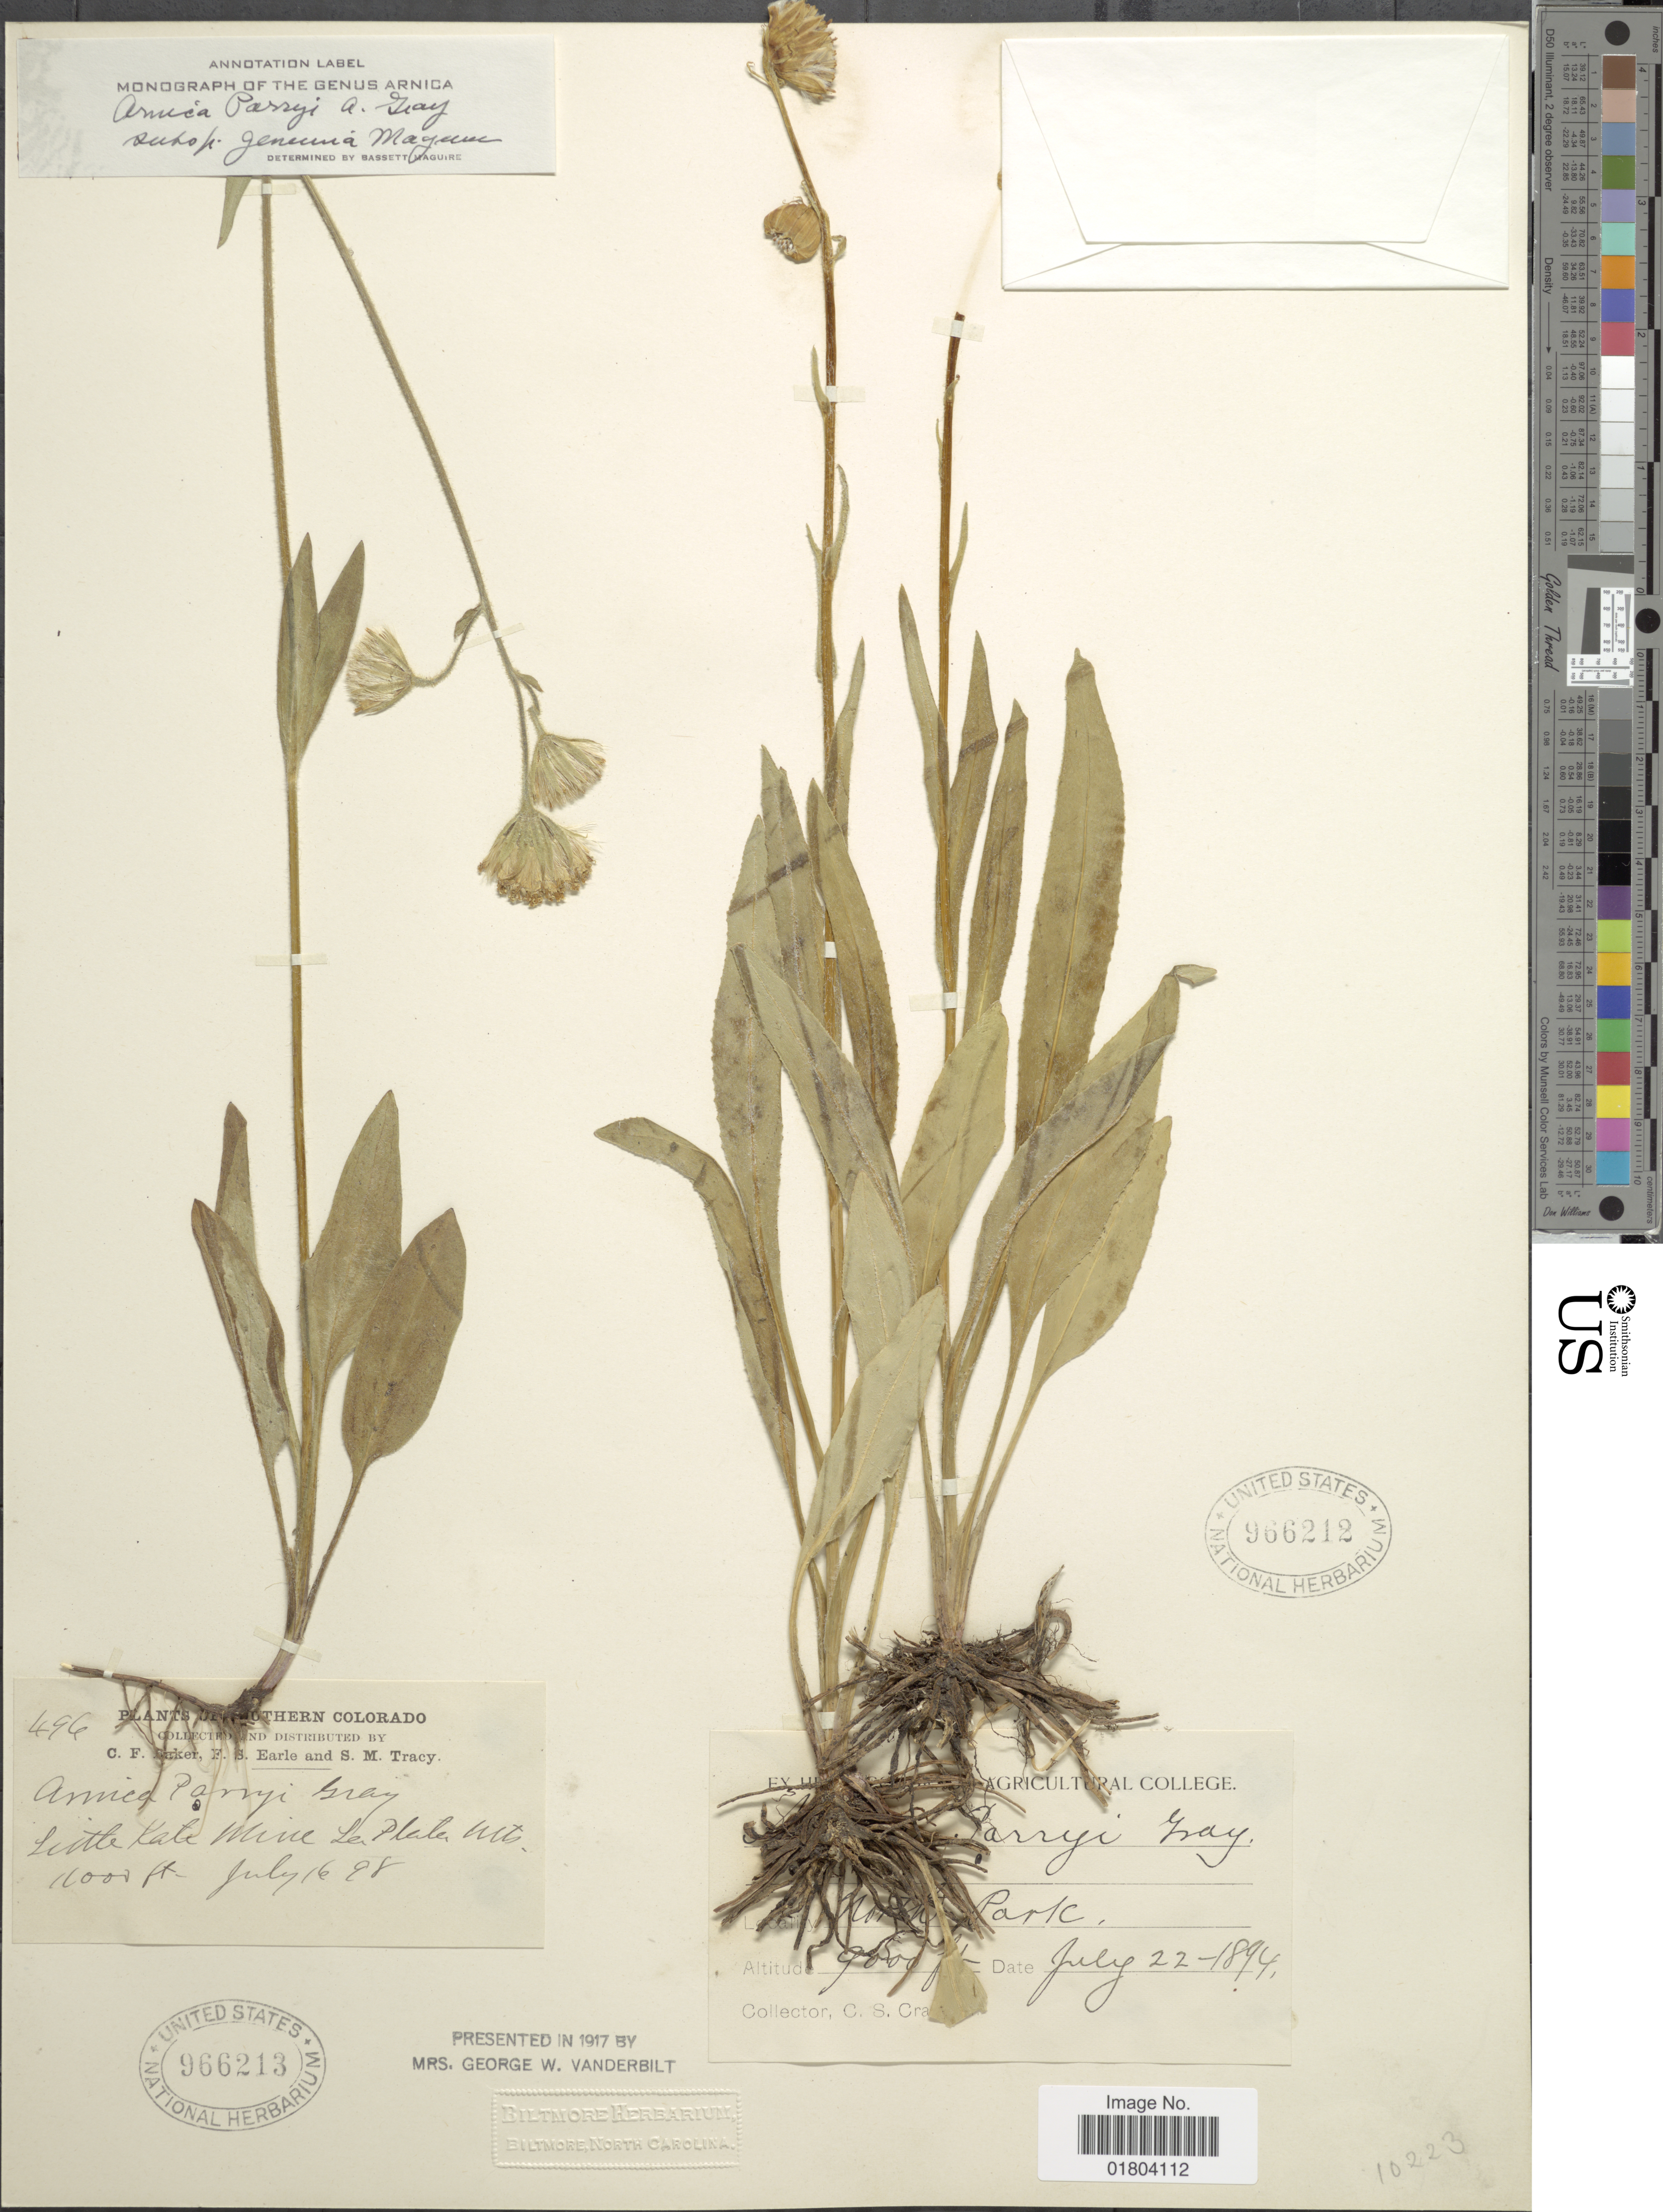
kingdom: Plantae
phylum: Tracheophyta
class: Magnoliopsida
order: Asterales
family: Asteraceae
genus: Arnica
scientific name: Arnica parryi subsp. genuina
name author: Maguire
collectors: C. Crandall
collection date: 1894-07-22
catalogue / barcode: US 966212